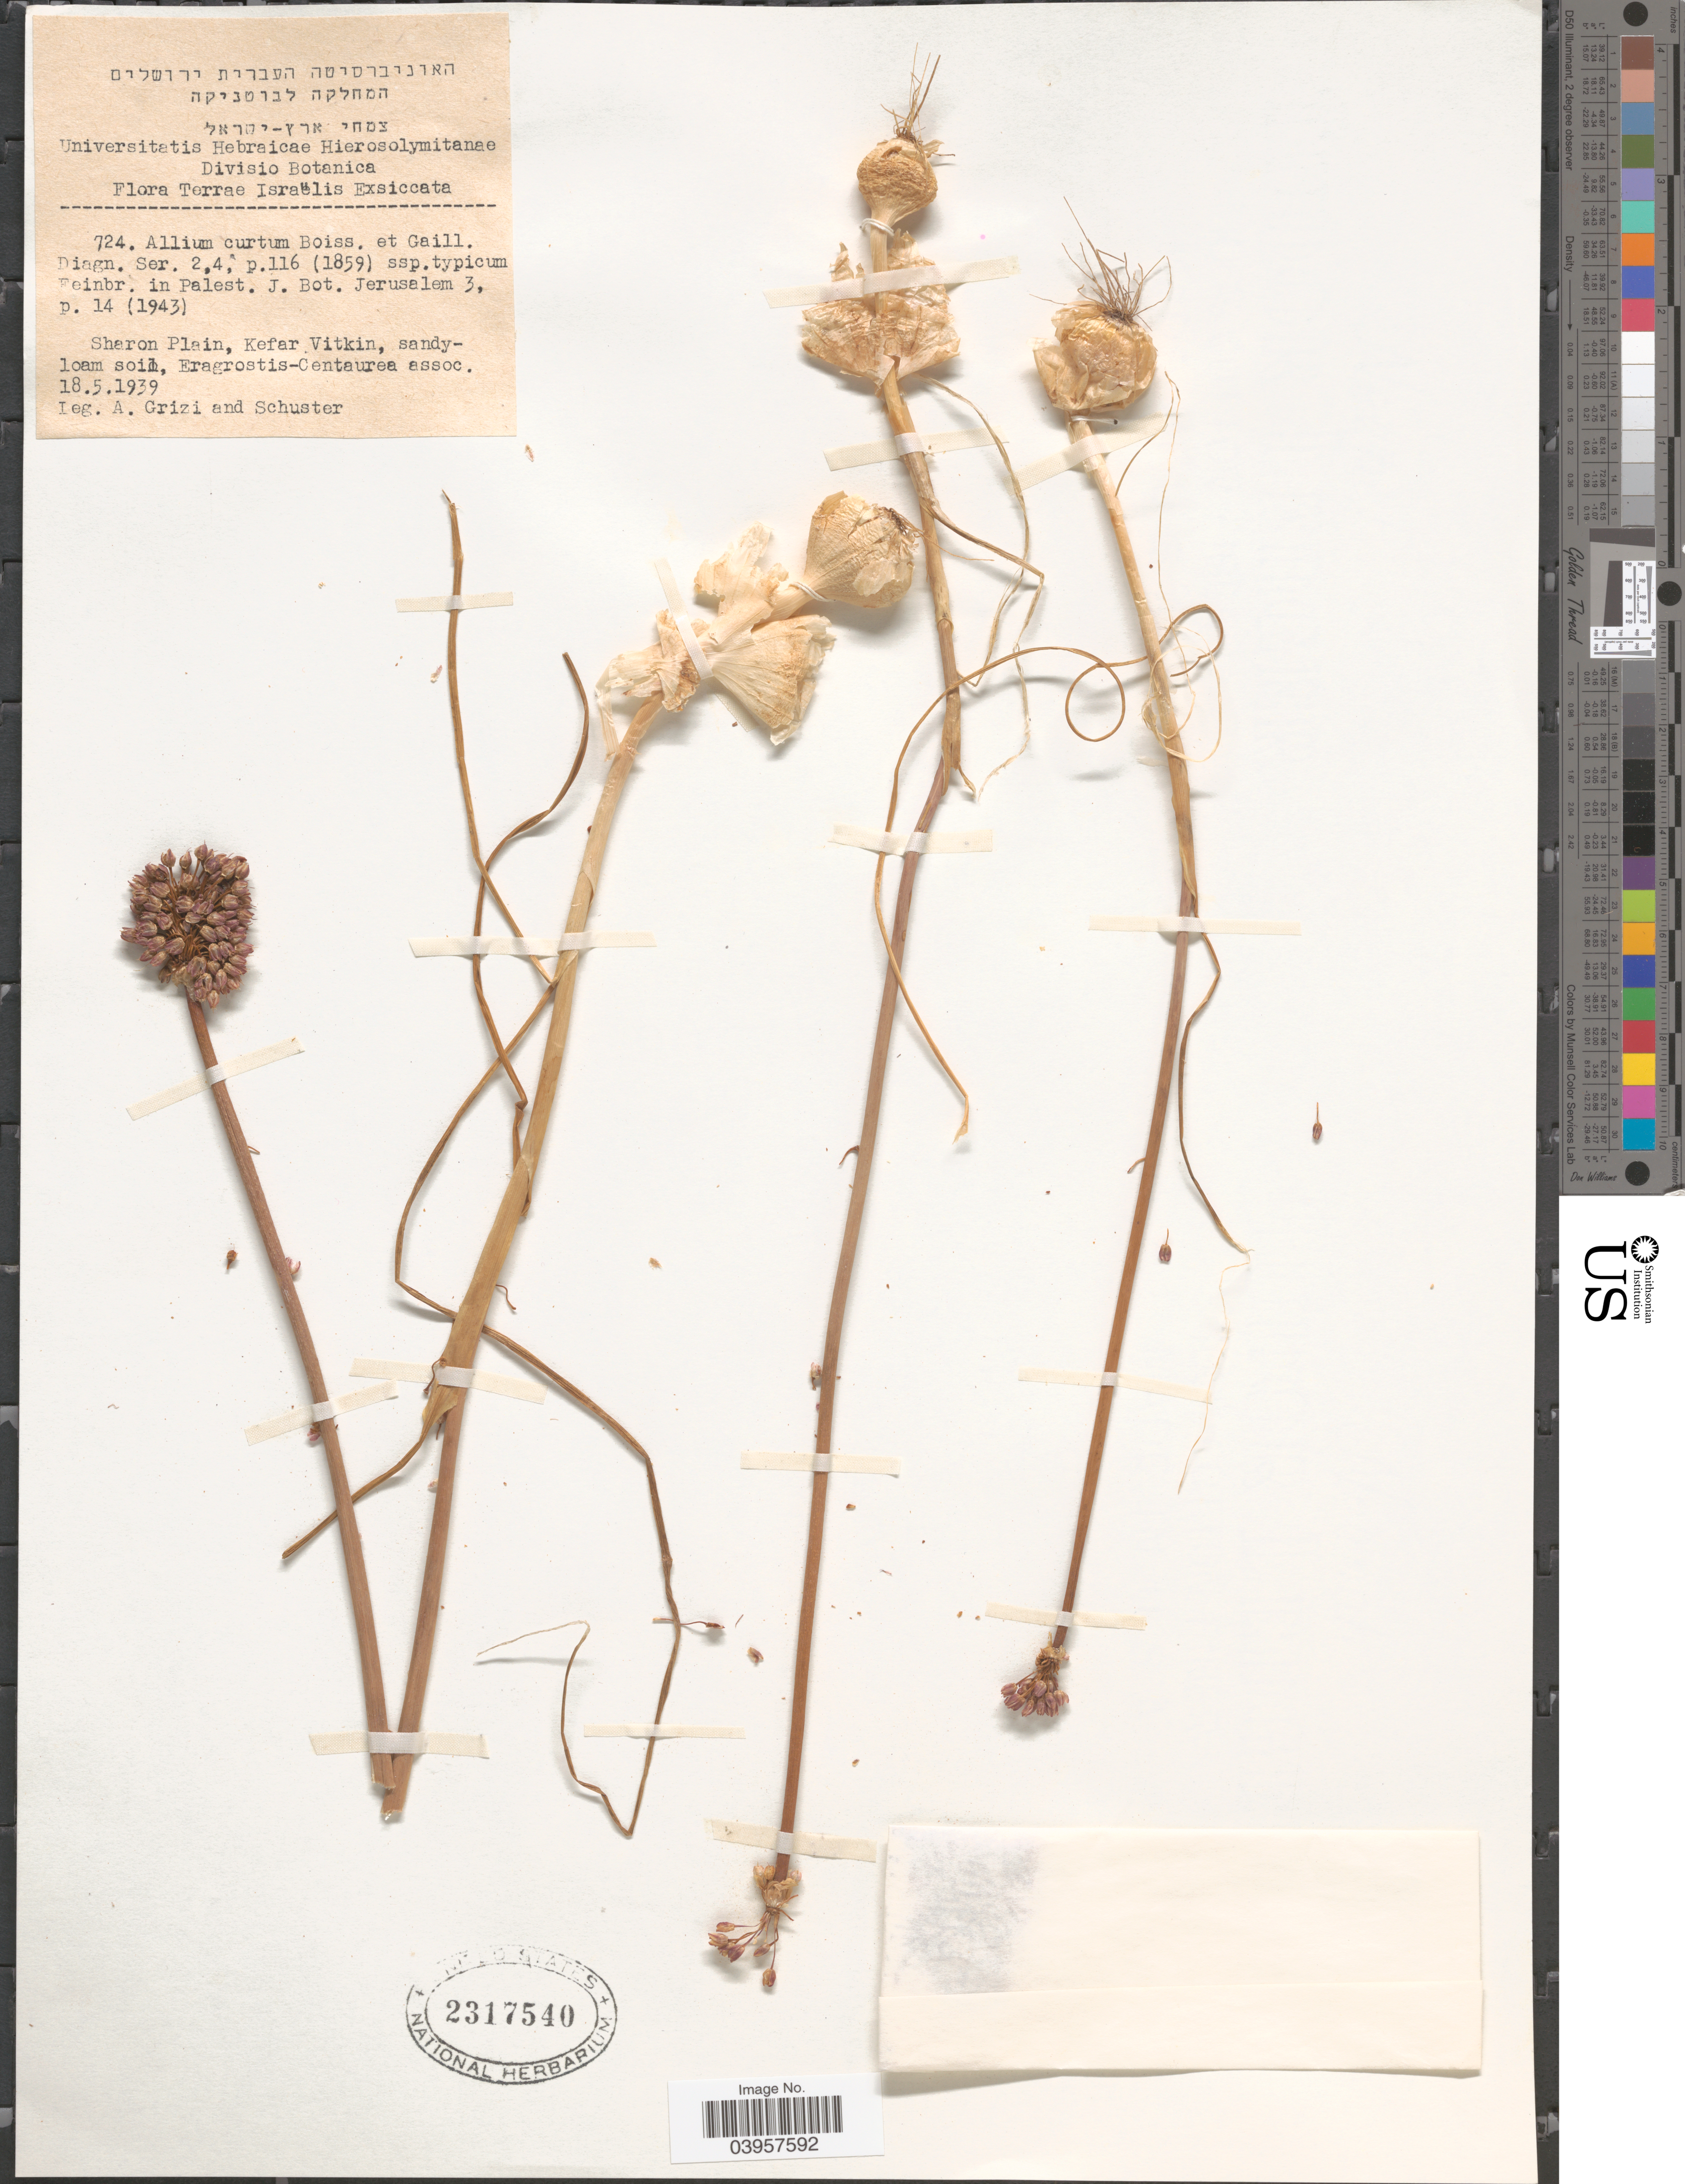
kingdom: Plantae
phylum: Tracheophyta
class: Liliopsida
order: Asparagales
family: Amaryllidaceae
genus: Allium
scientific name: Allium curtum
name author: Boiss. & Gaill.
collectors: A. Grizi & -- Schuster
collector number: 724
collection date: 1939-05-18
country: Israel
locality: Sharon Plain, Kefar Vitkin.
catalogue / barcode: US 2317540